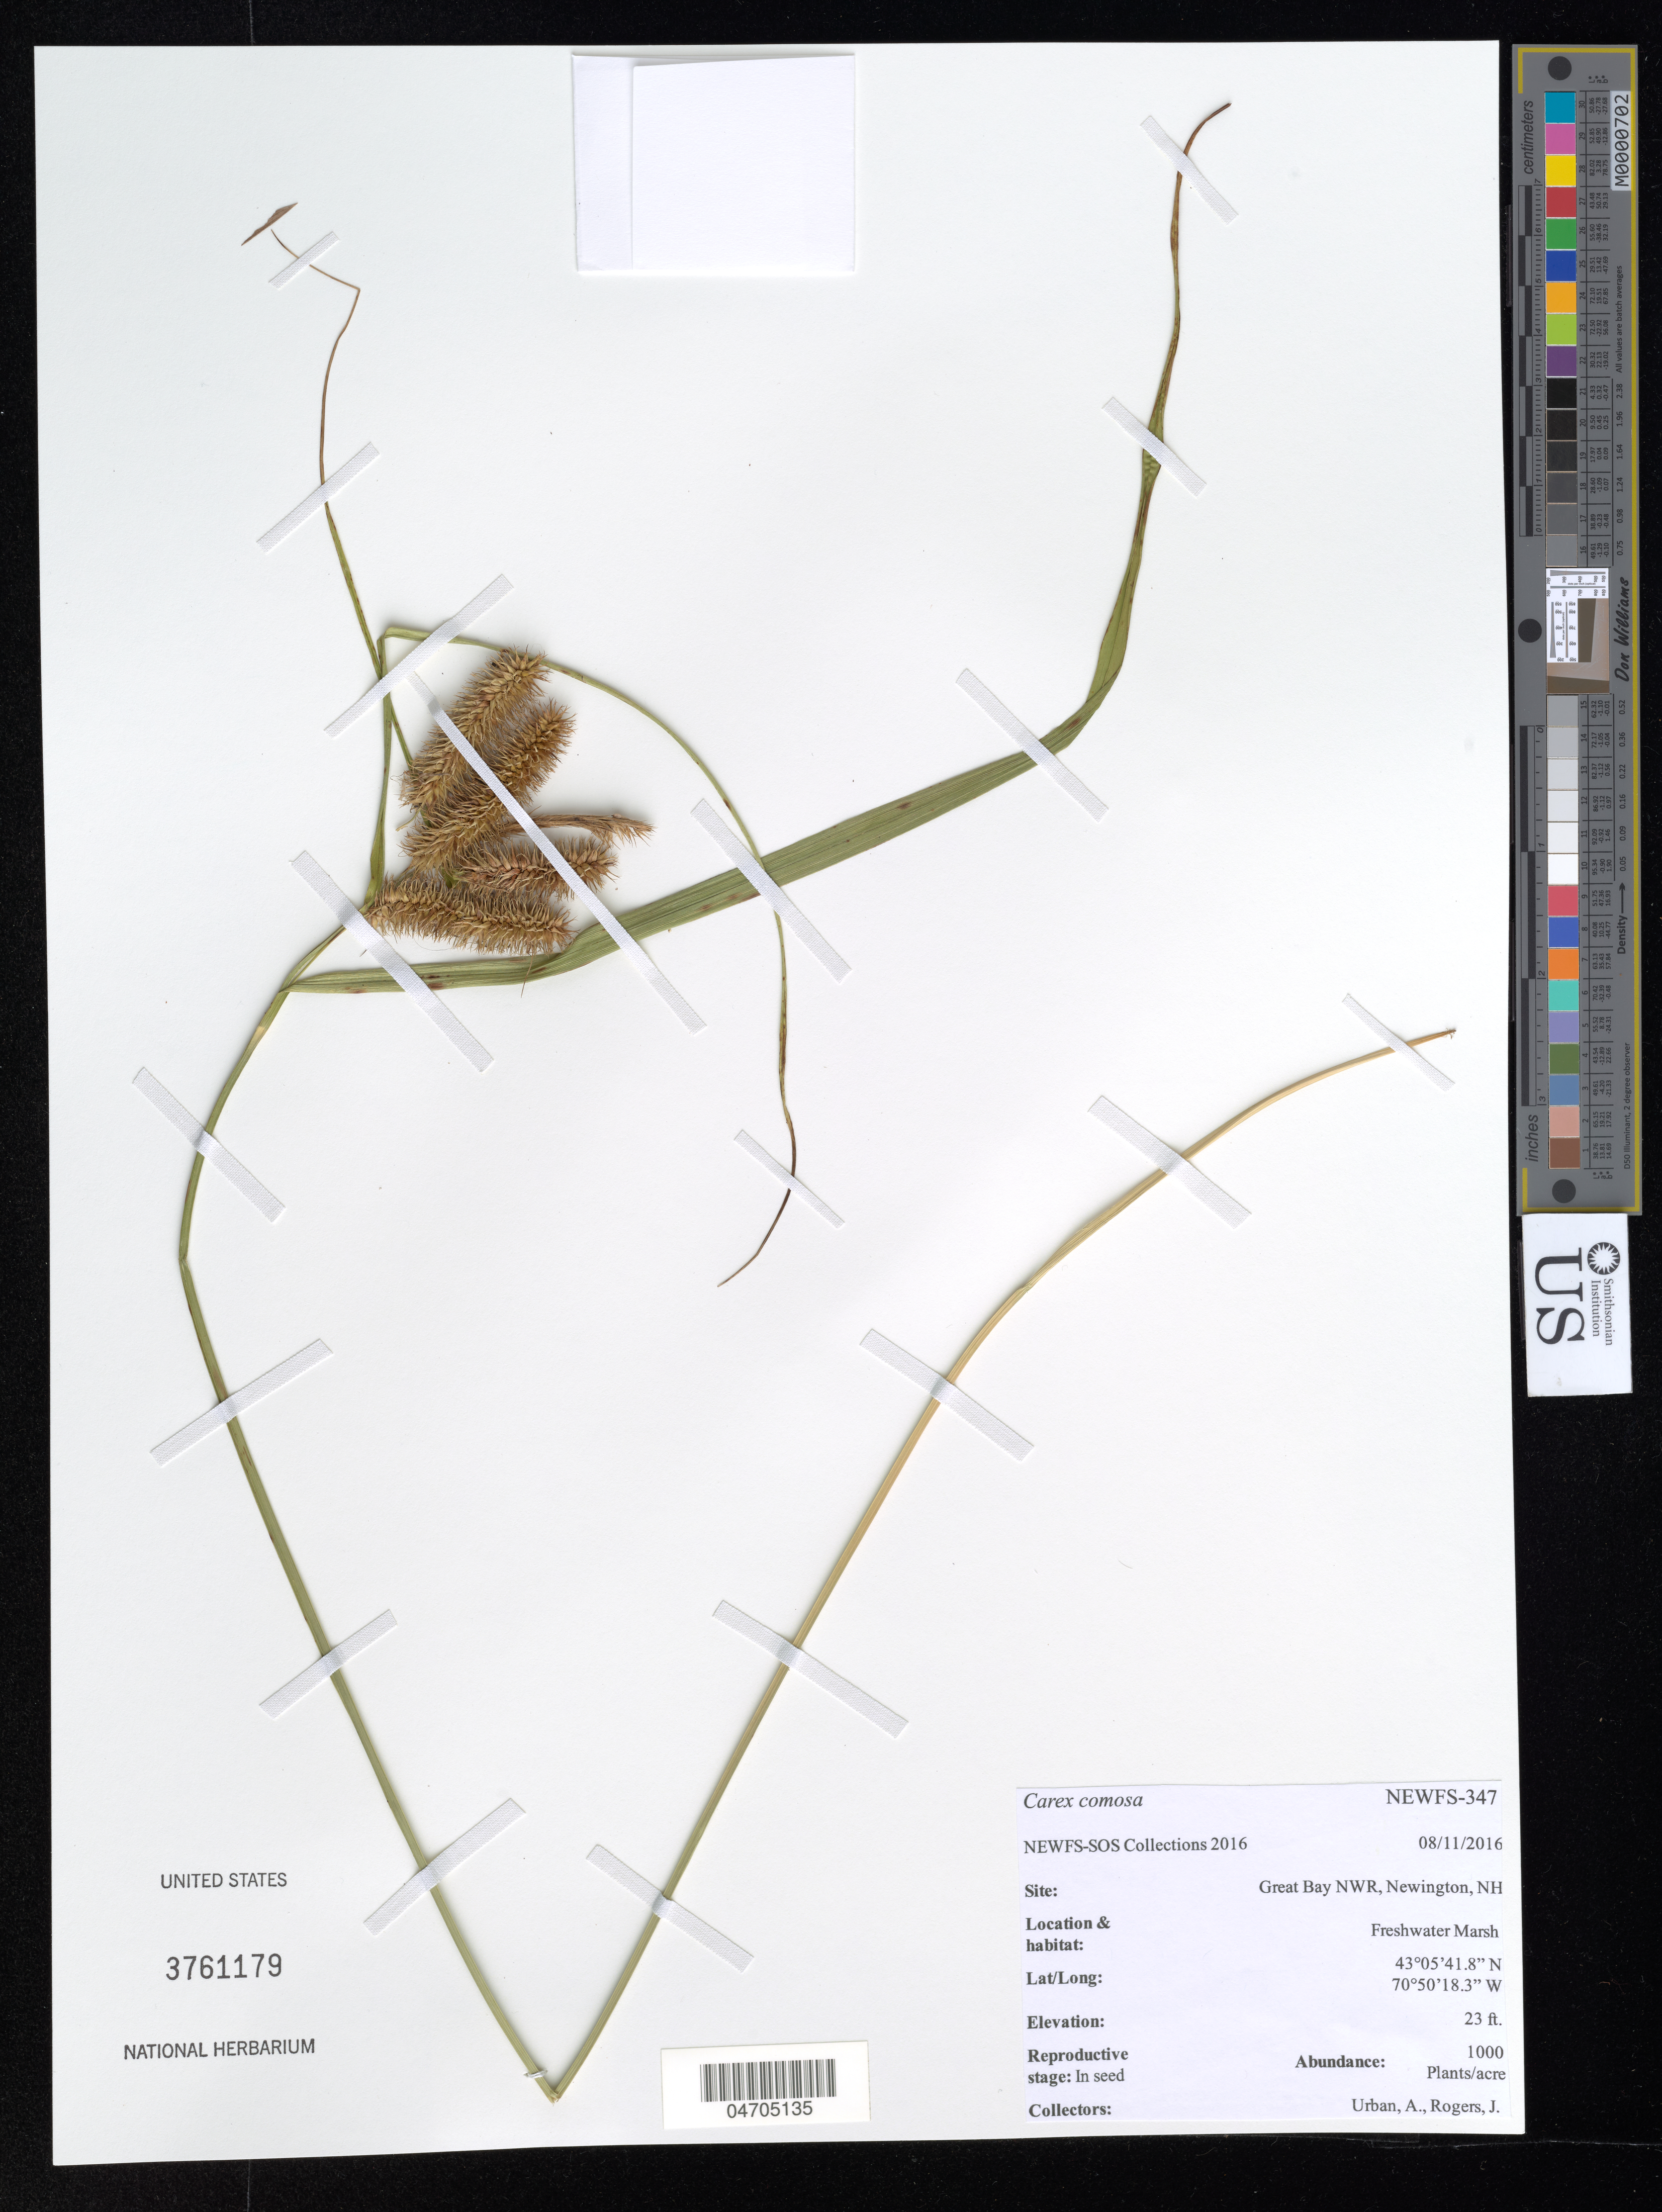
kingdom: Plantae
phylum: Tracheophyta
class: Liliopsida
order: Poales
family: Cyperaceae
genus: Carex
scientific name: Carex comosa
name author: Boott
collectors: A. Urban & J. Rogers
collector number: NEWFS-347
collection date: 2016-08-11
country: United States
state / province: New Hampshire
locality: Great Bay NWR, Newington.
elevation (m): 7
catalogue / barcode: US 3761179